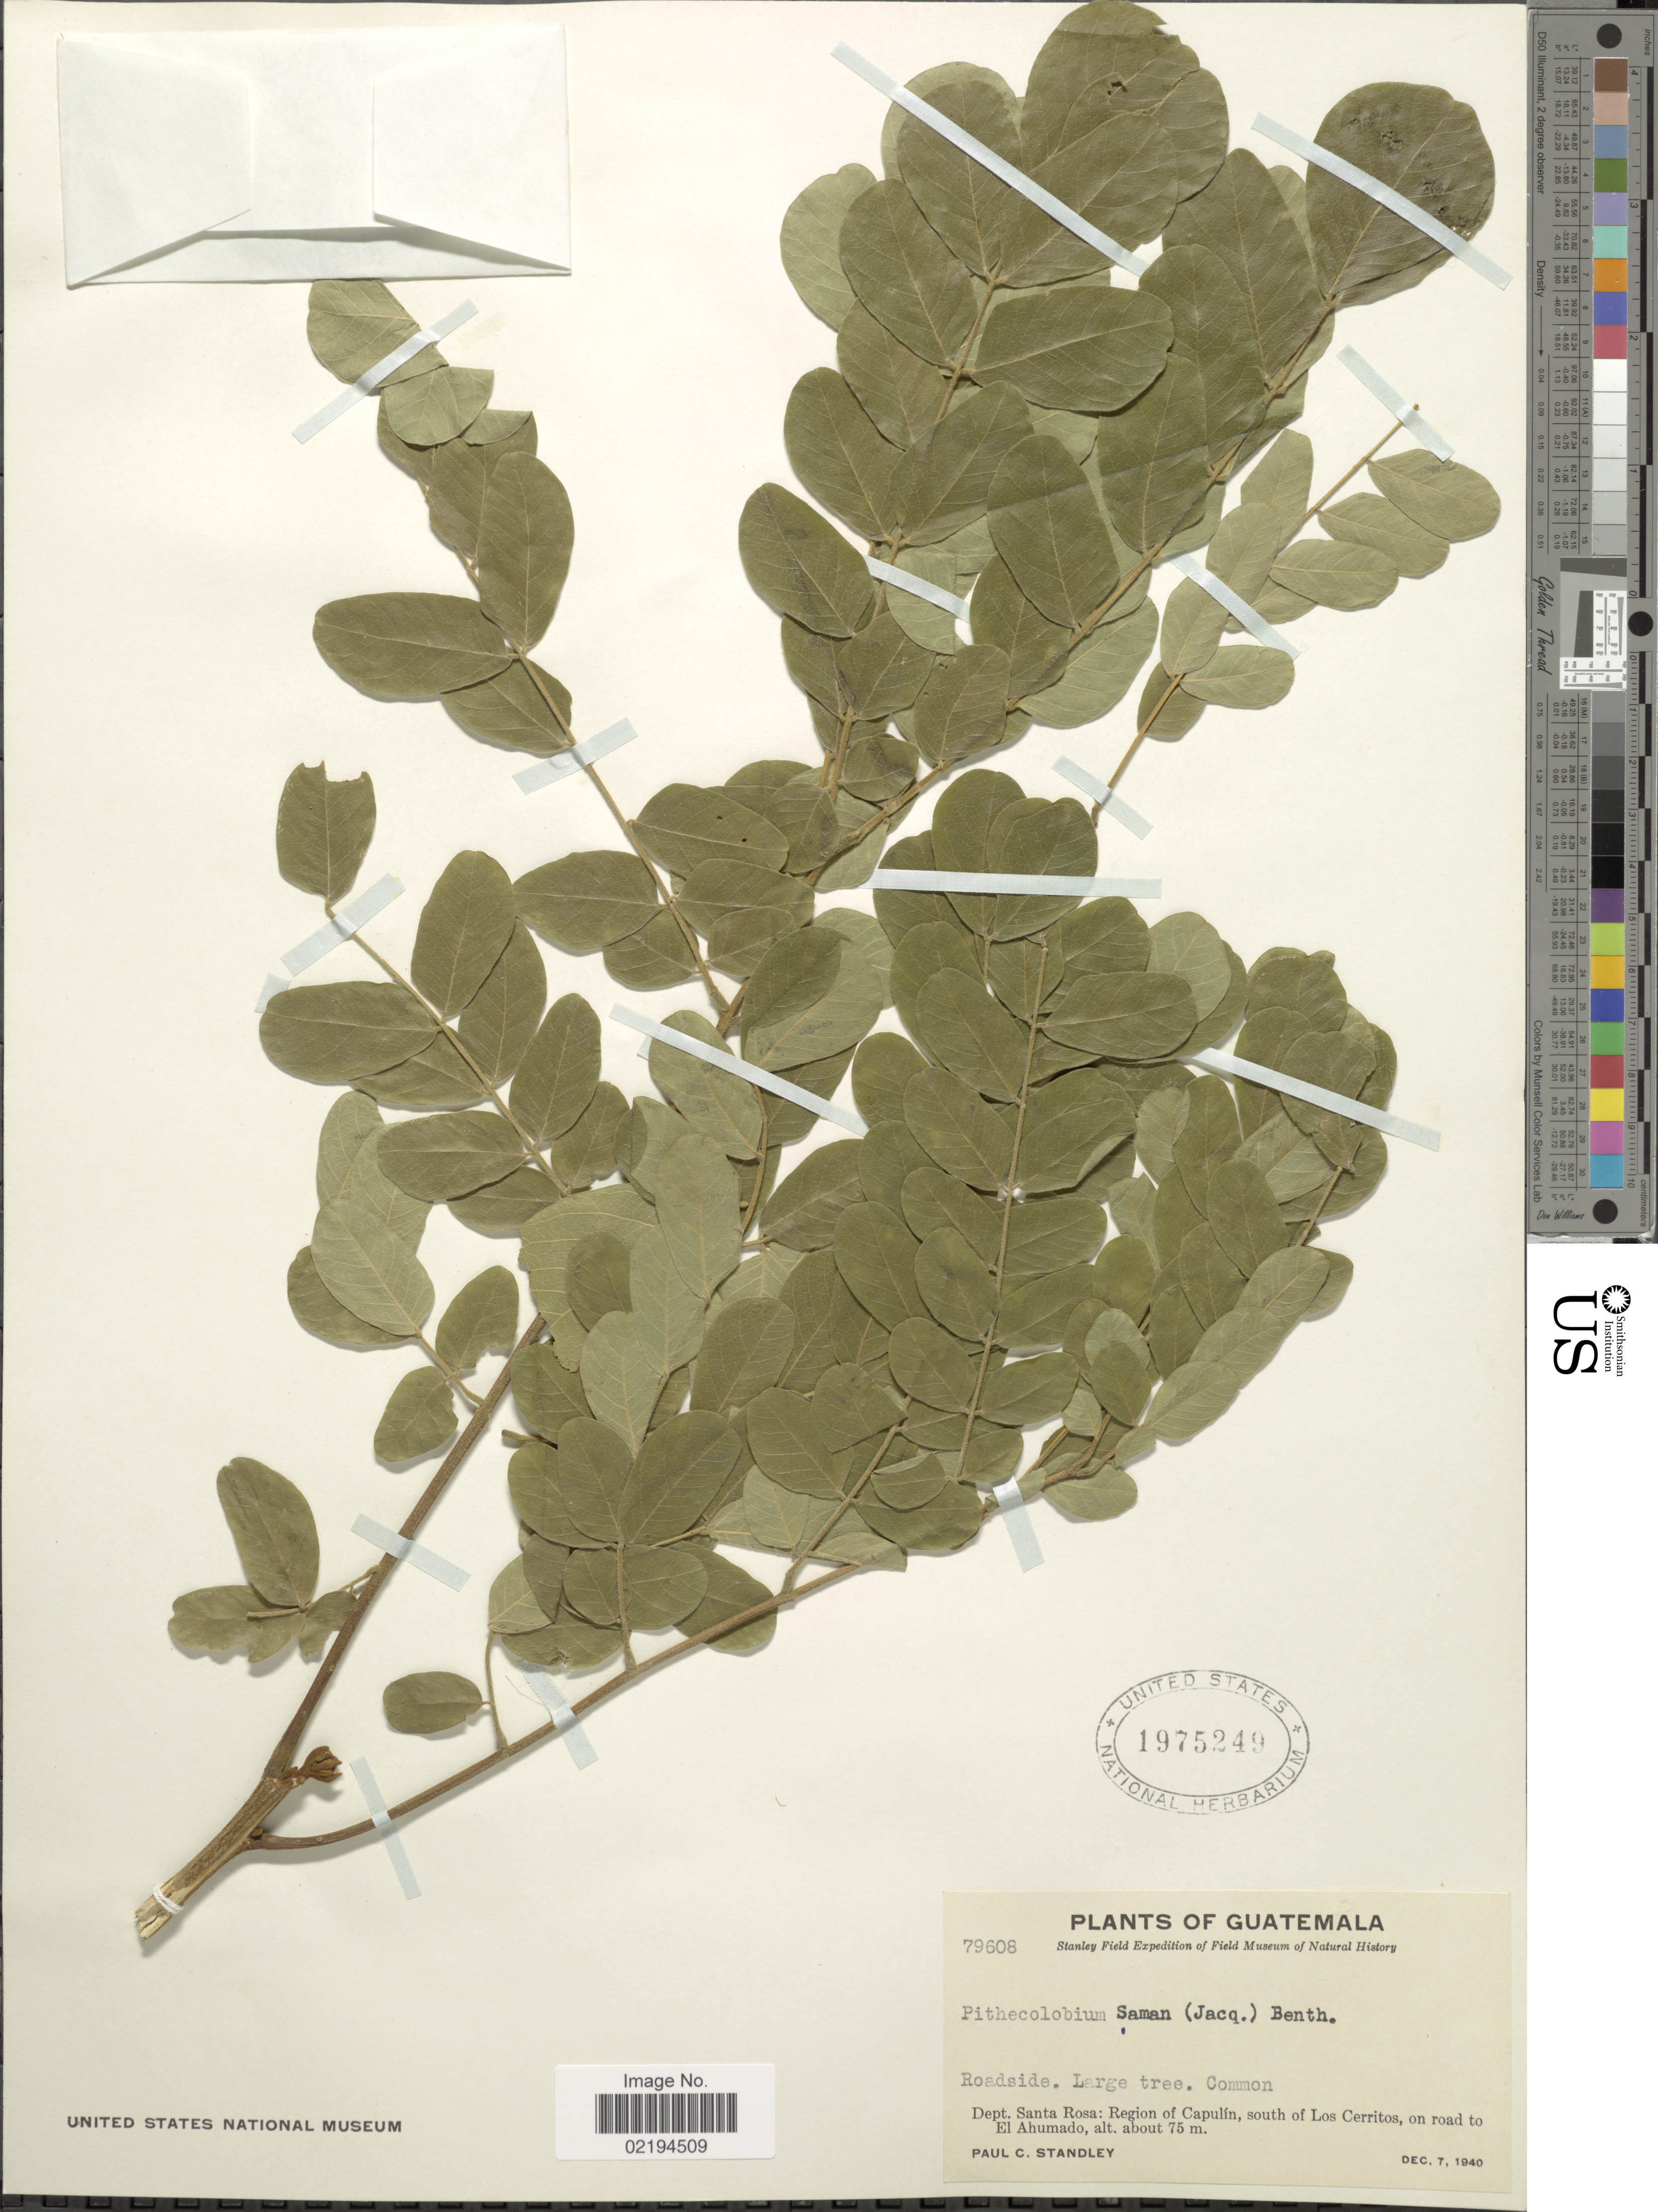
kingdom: Plantae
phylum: Tracheophyta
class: Magnoliopsida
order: Fabales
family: Fabaceae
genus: Samanea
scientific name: Samanea saman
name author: (Jacq.) Merr.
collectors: P. C. Standley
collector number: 79608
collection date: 1940-12-07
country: Guatemala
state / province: Santa Rosa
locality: Region of Capulin, south of Los Cerritos, on road to El Ahumado.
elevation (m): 75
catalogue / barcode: US 1975249